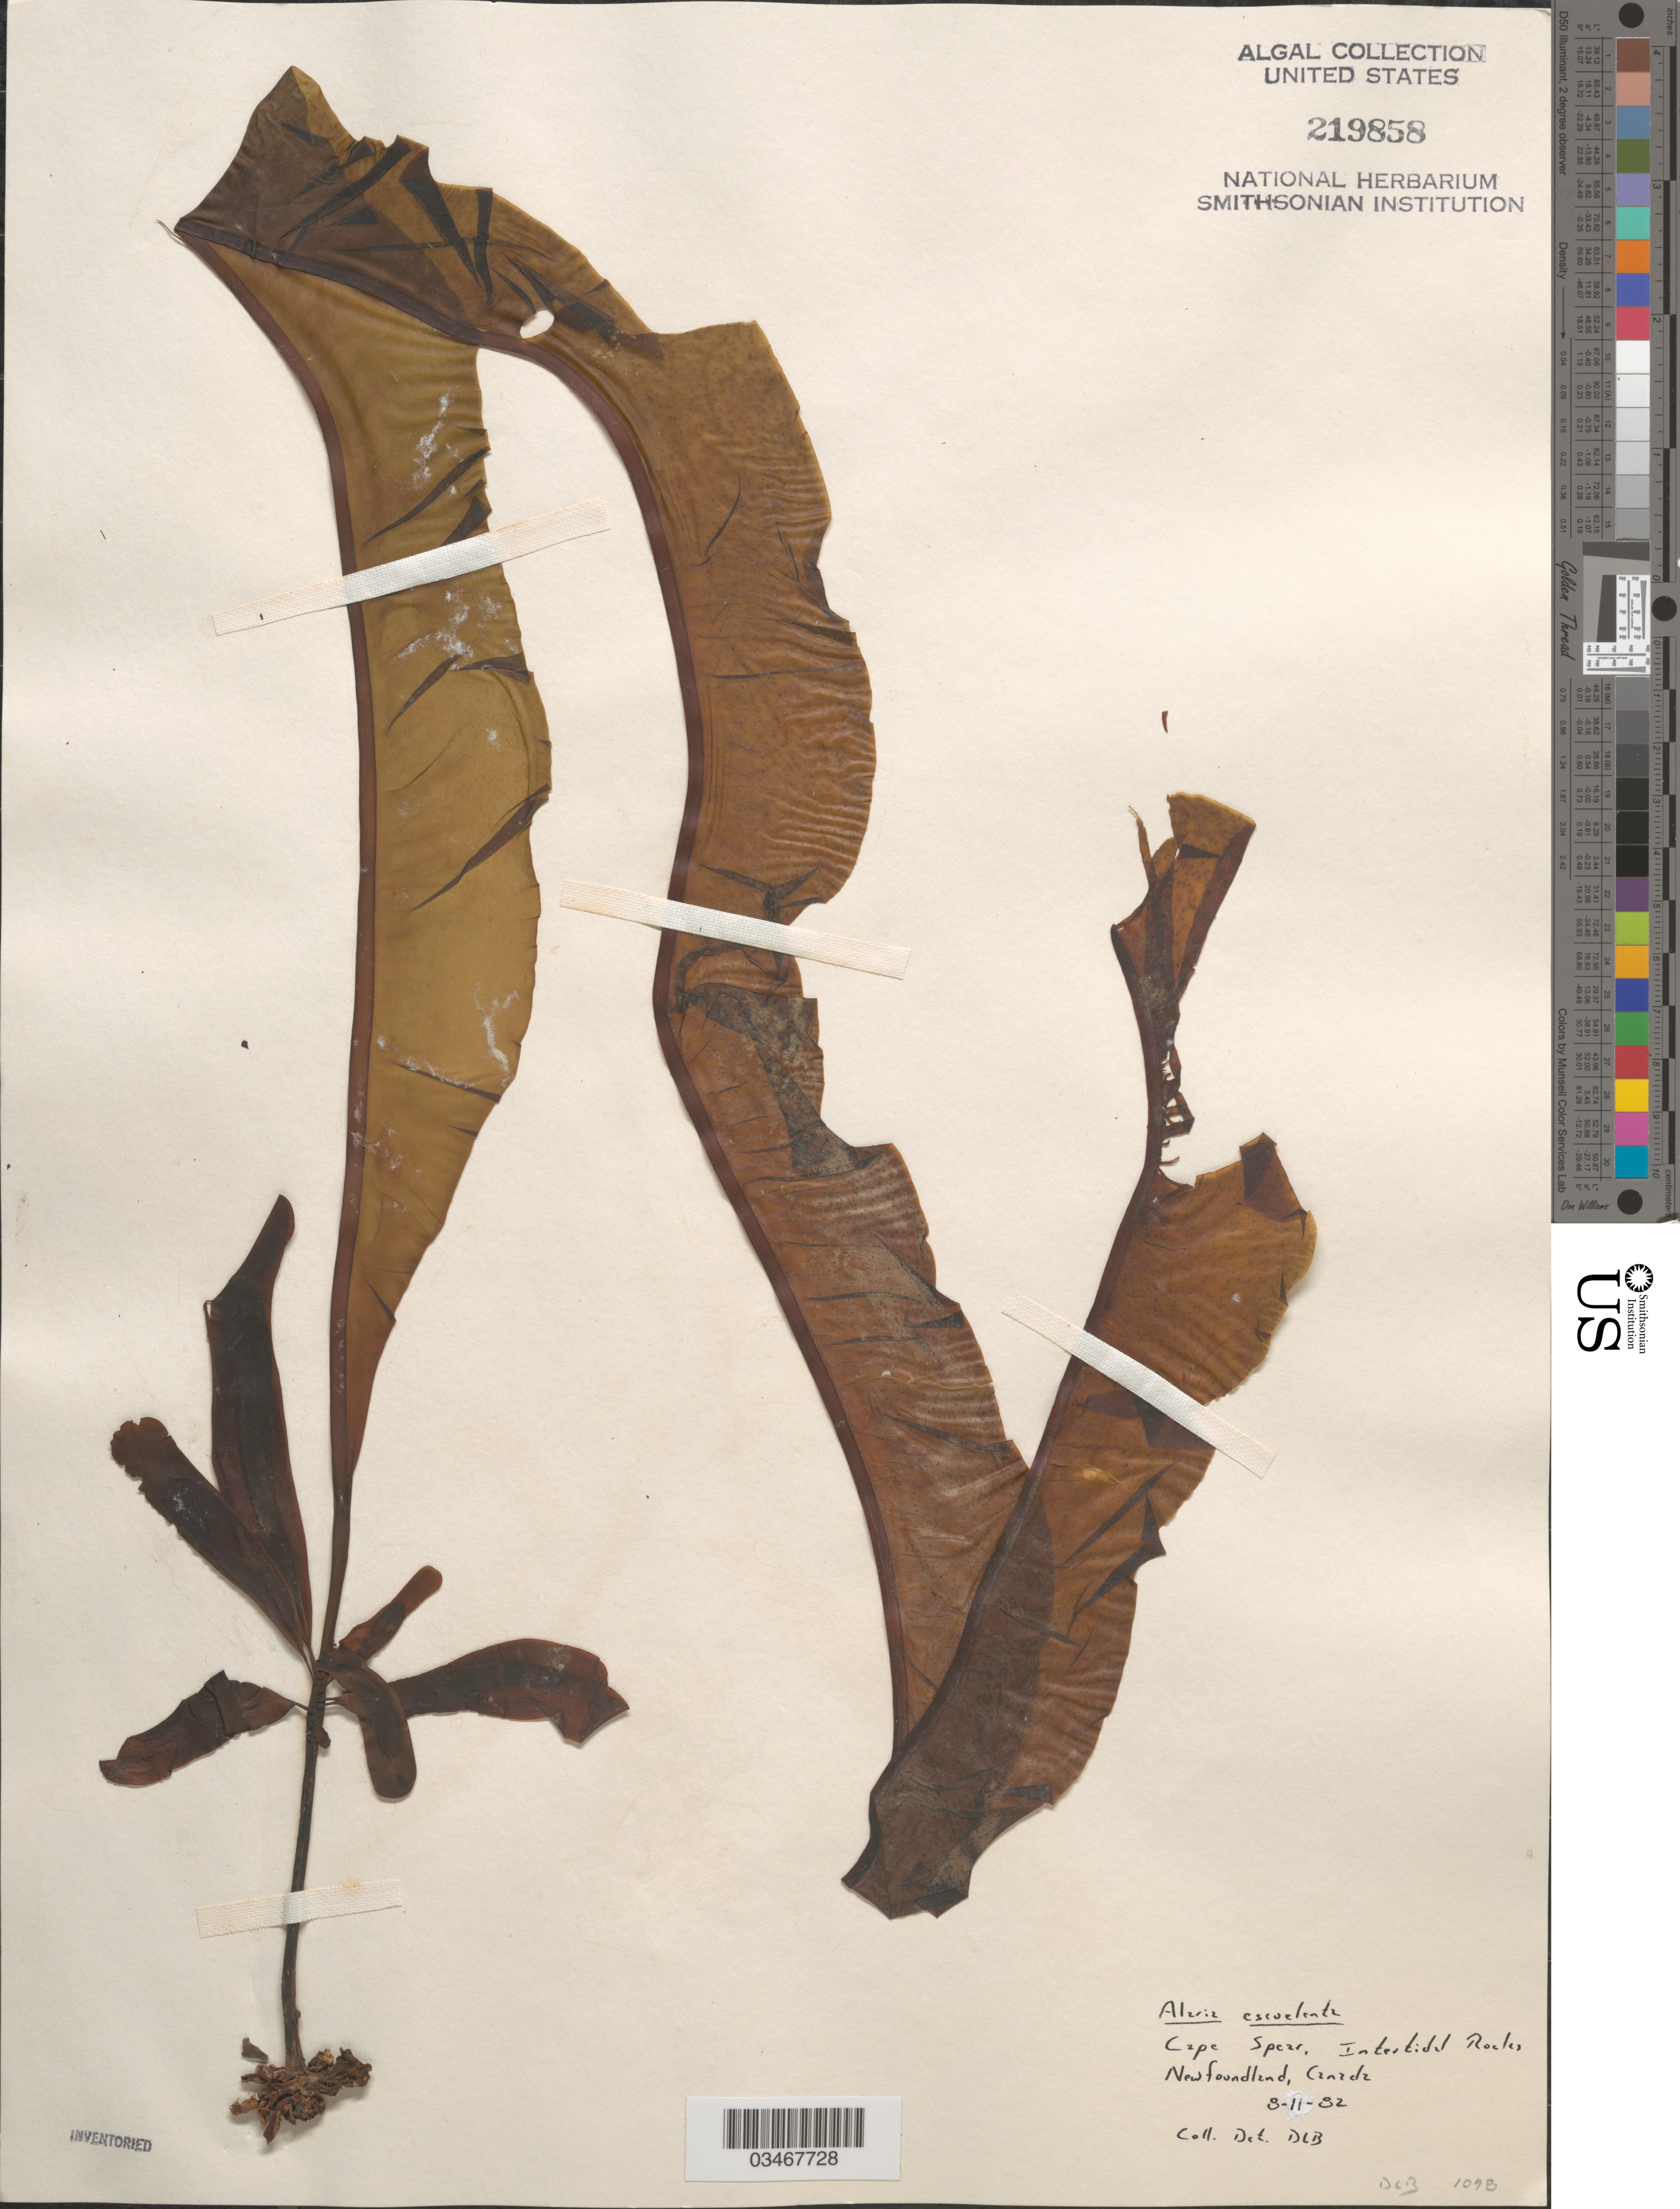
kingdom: Chromista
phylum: Ochrophyta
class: Phaeophyceae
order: Laminariales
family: Alariaceae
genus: Alaria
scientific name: Alaria esculenta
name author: (L.) Greville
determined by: Ballantine, D. L.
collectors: D.L. Ballantine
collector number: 1098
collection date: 1982-08-11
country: Canada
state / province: Newfoundland and Labrador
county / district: Cape Spear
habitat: Intertidal Rocks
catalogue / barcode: US 219858